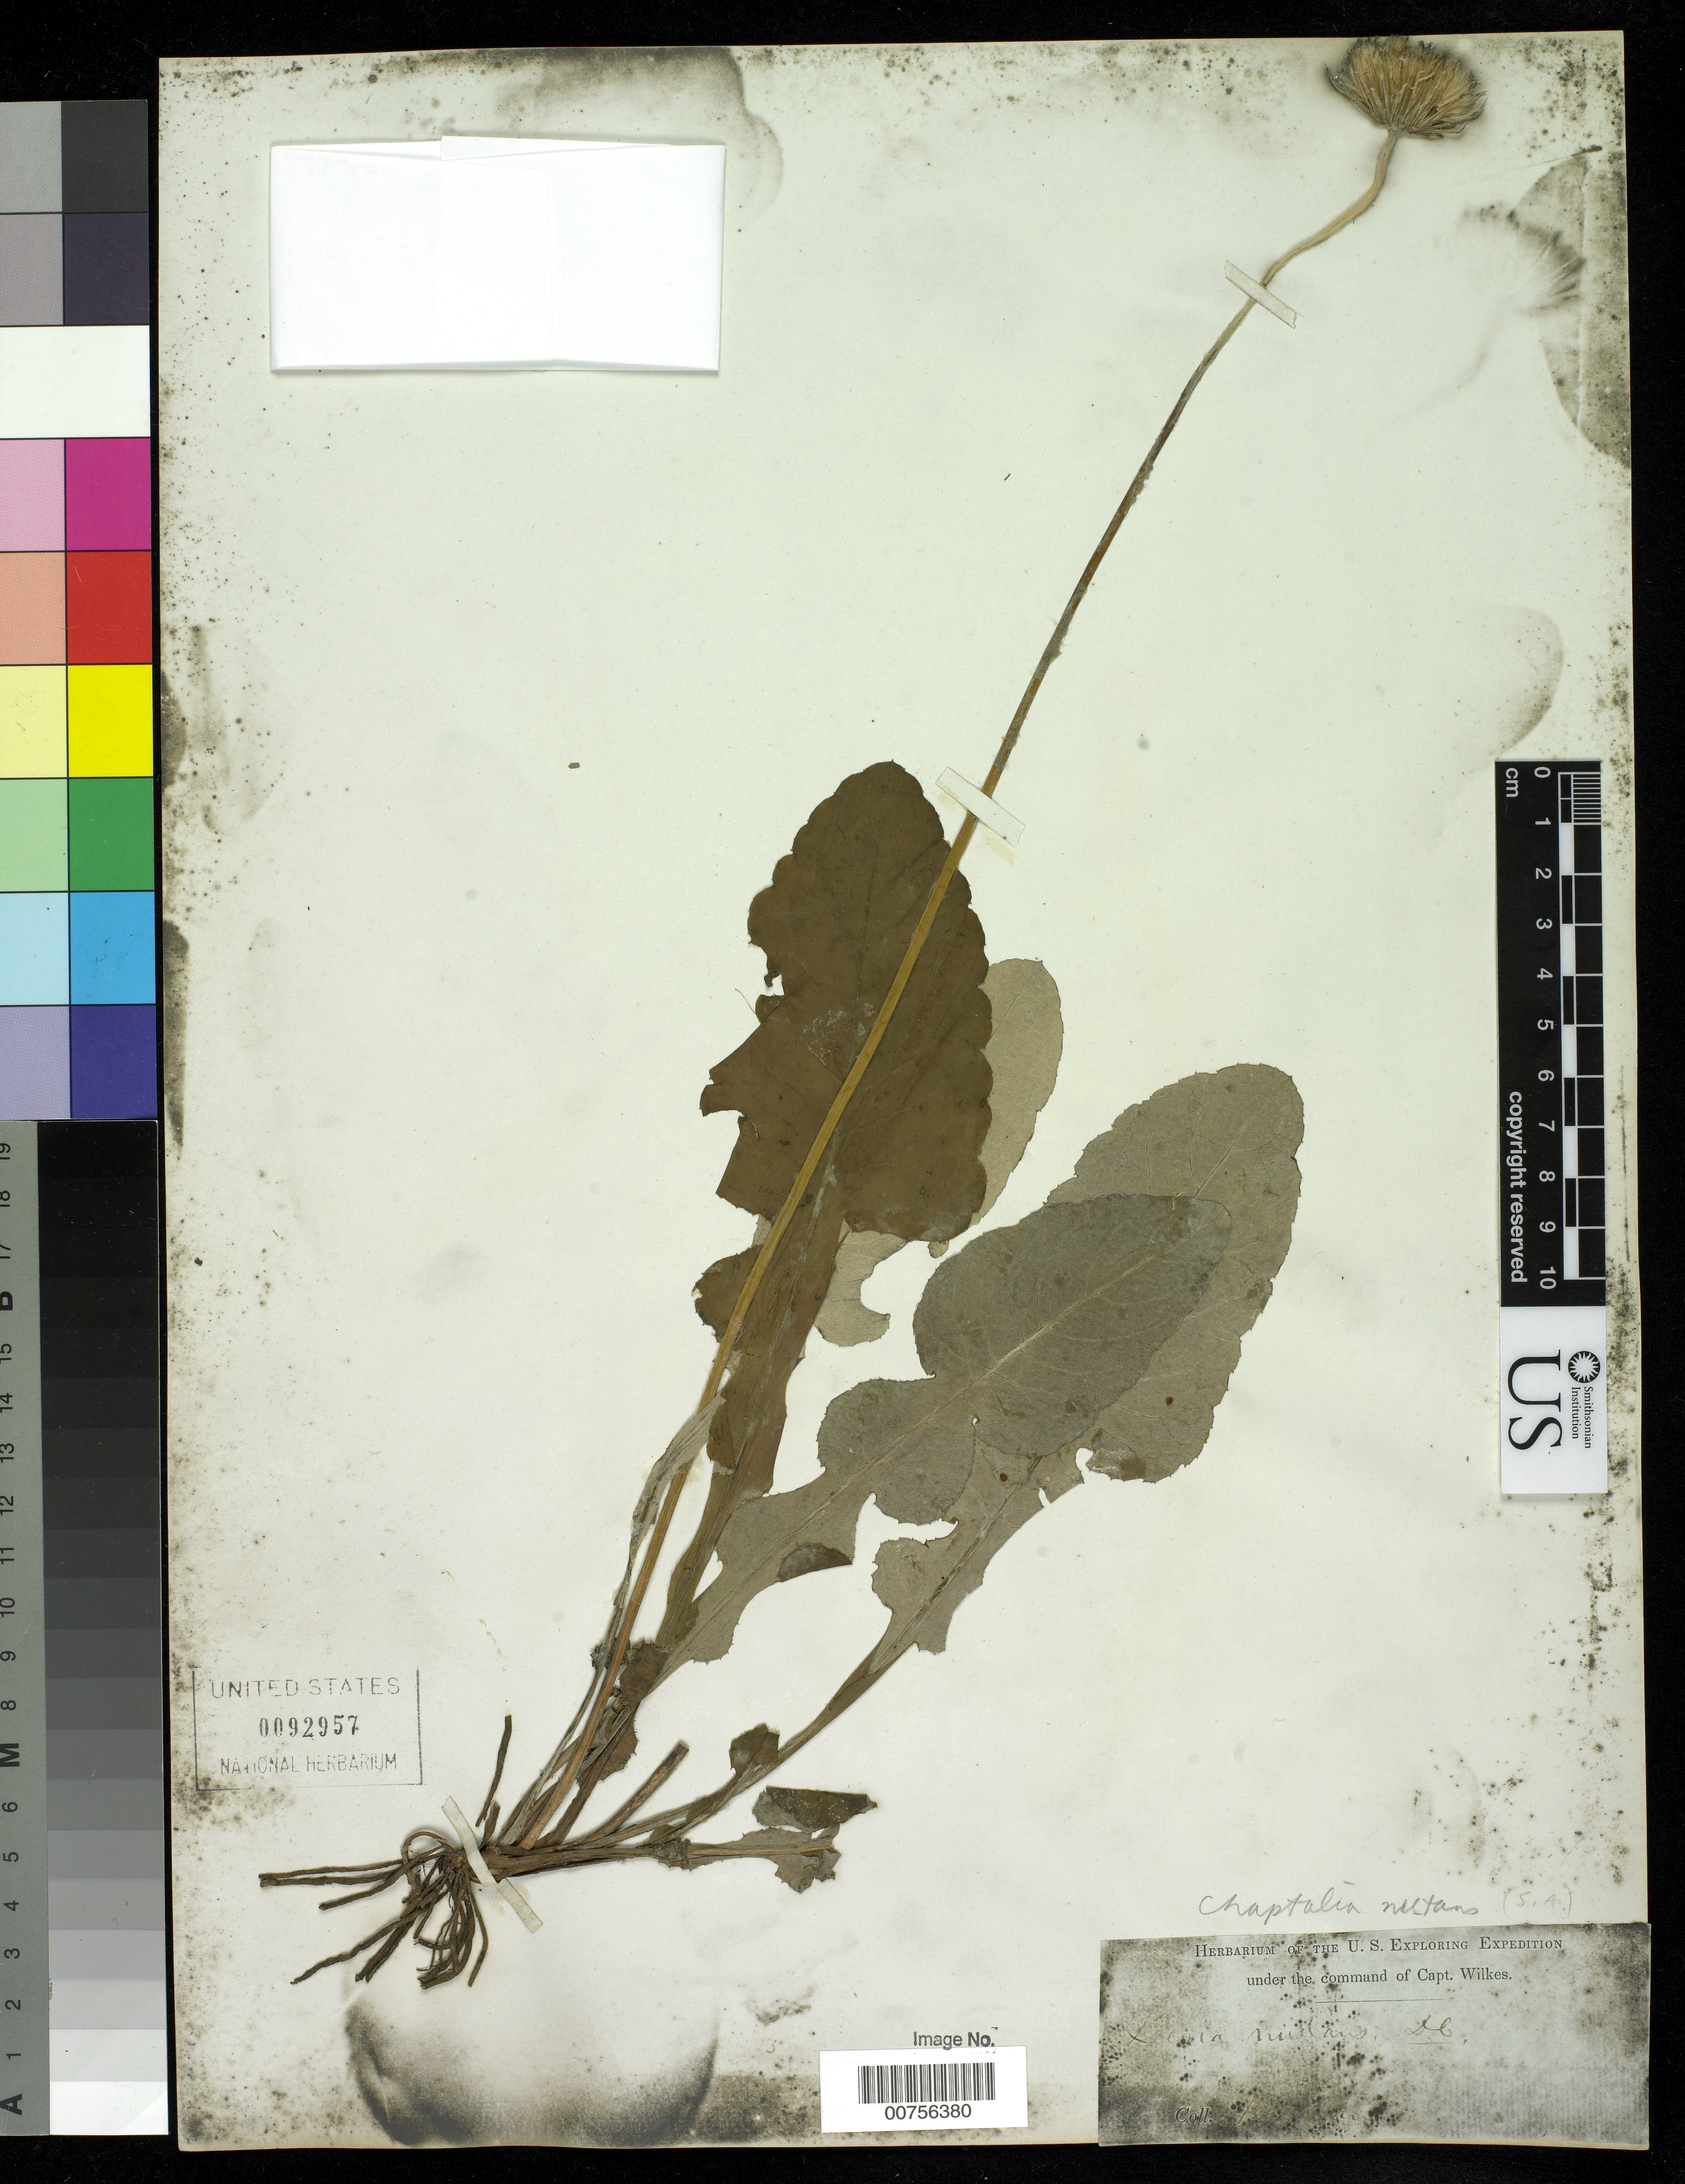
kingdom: Plantae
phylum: Tracheophyta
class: Magnoliopsida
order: Asterales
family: Asteraceae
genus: Chaptalia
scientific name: Chaptalia nutans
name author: (L.) Pol.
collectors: Wilkes Explor. Exped.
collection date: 1838/1842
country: Brazil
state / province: Rio de Janeiro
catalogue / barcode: US 92957